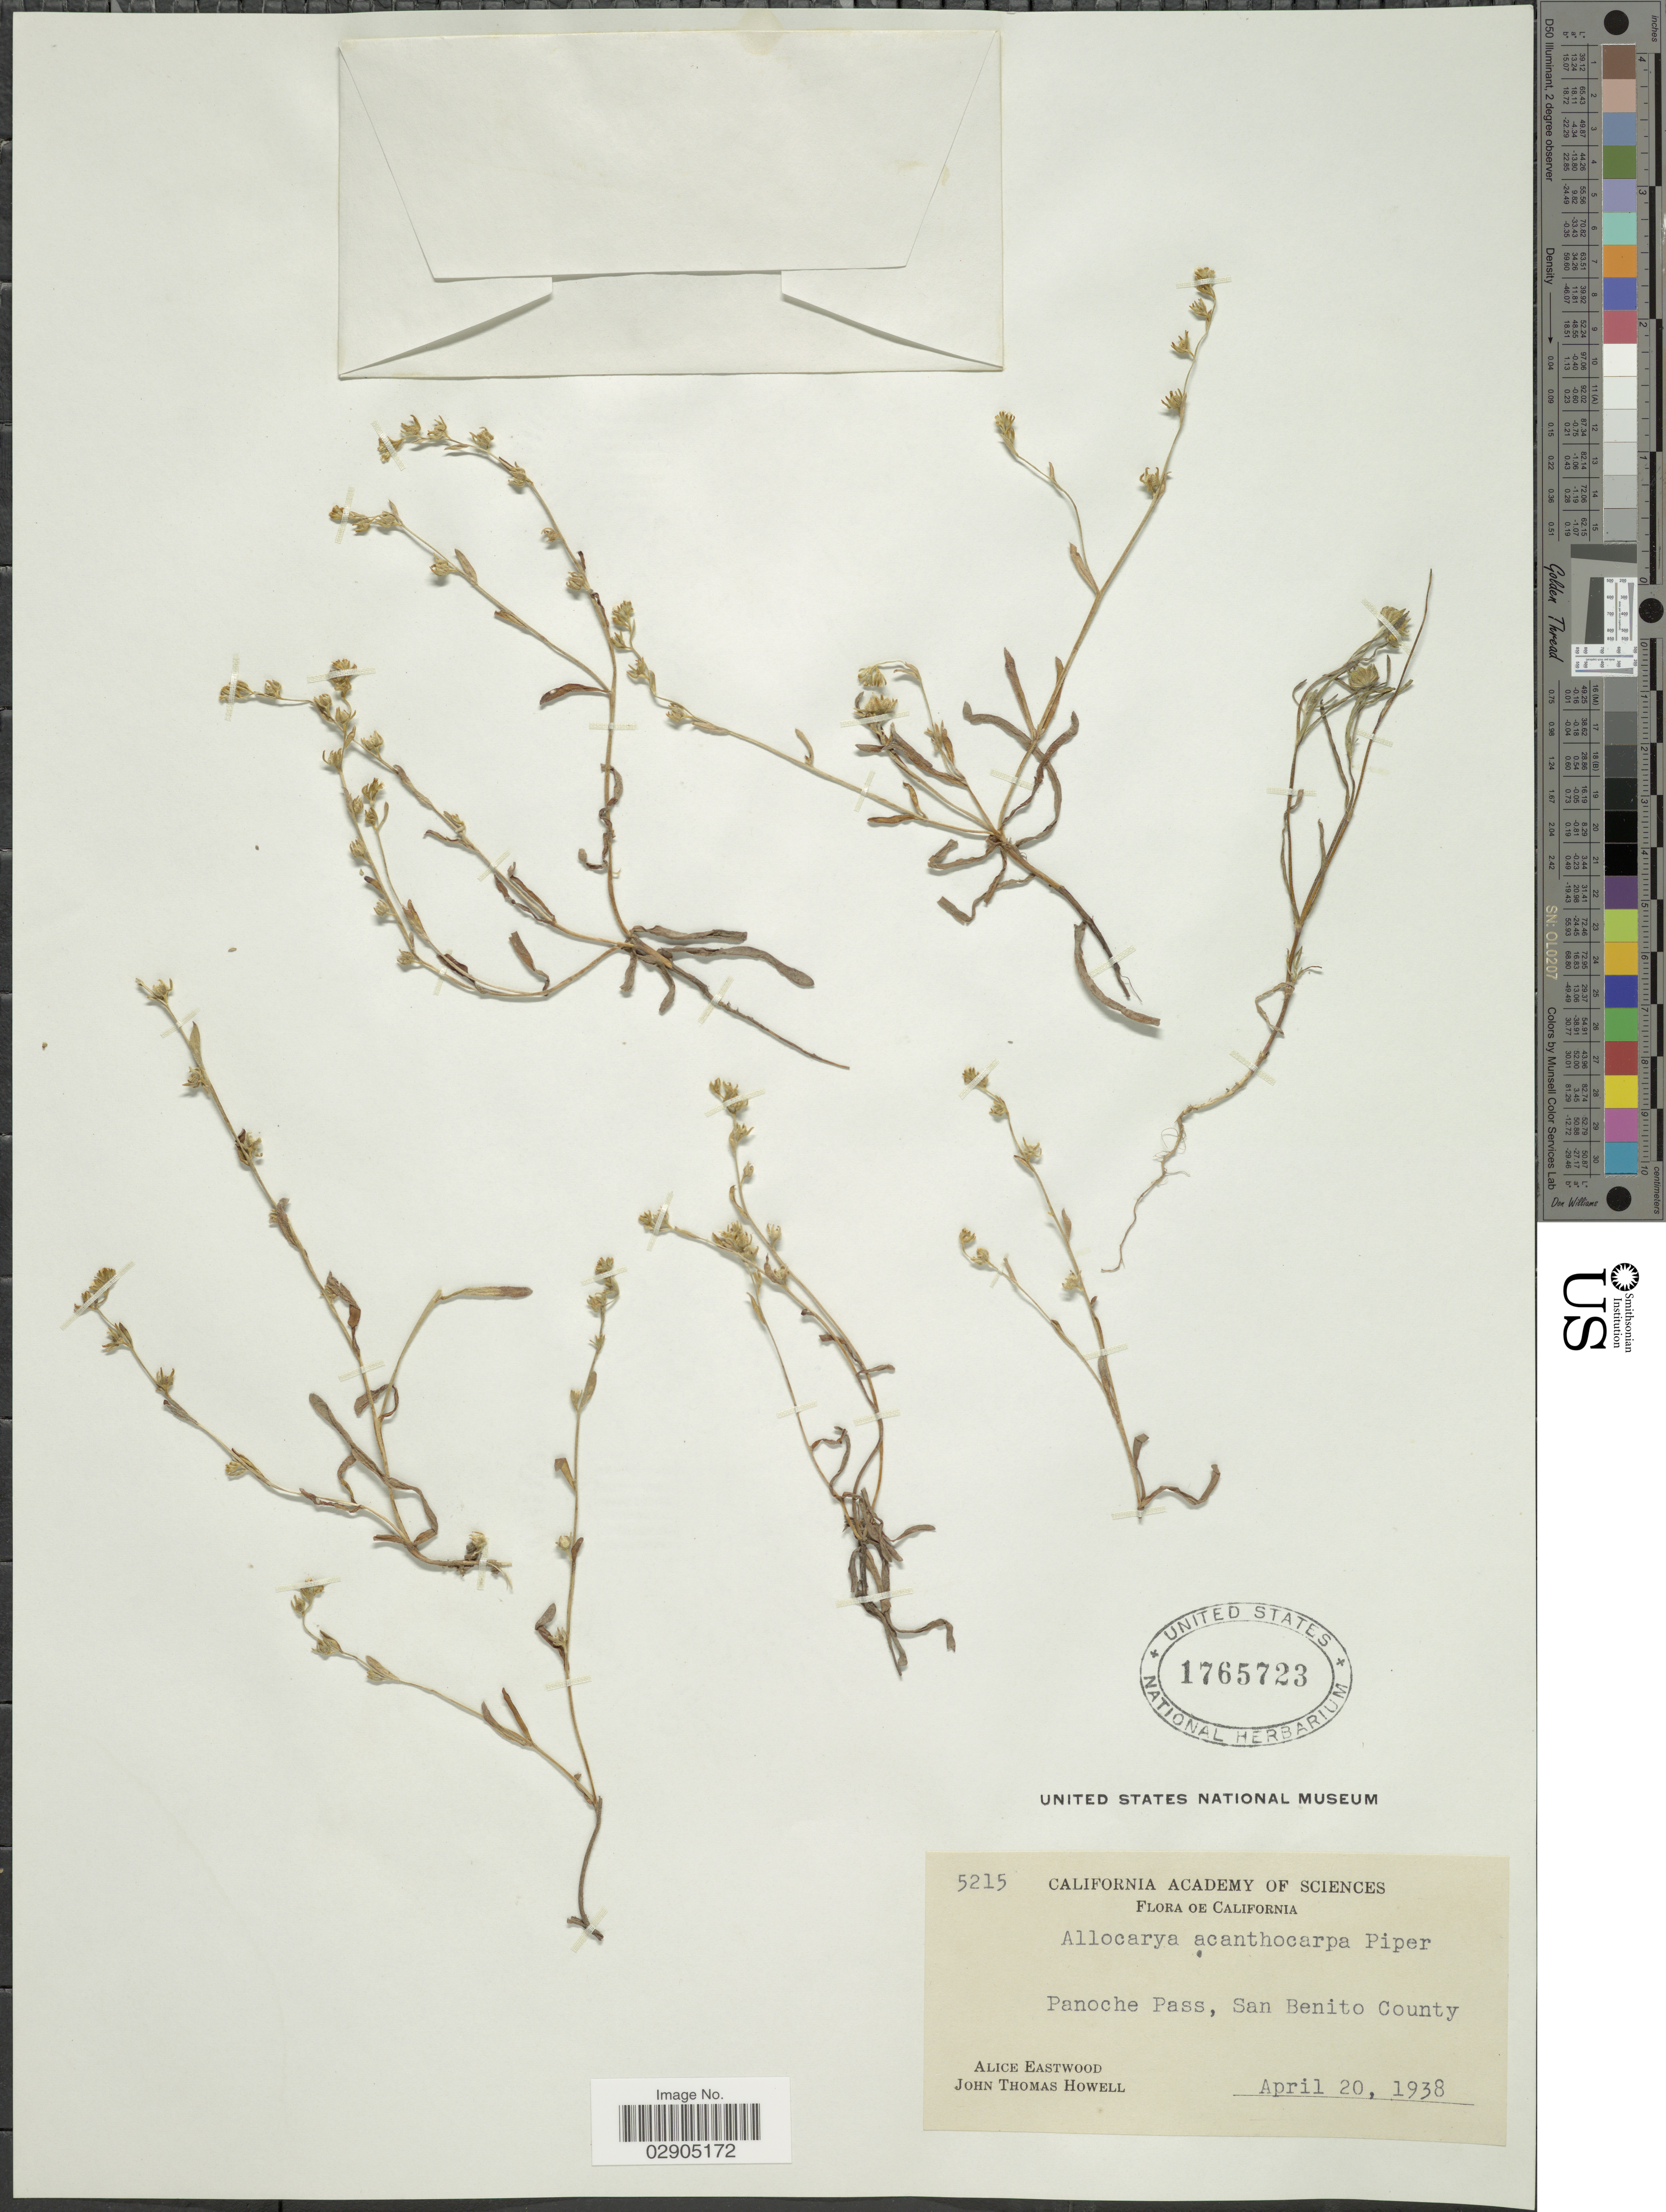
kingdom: Plantae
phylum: Tracheophyta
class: Magnoliopsida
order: Boraginales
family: Boraginaceae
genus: Allocarya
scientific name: Allocarya acanthocarpa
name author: Piper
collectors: A. Eastwood & J. T. Howell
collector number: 5215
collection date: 1938-04-20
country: United States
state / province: California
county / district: San Benito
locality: Panoche Pass, San Benito County.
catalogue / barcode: US 1765723